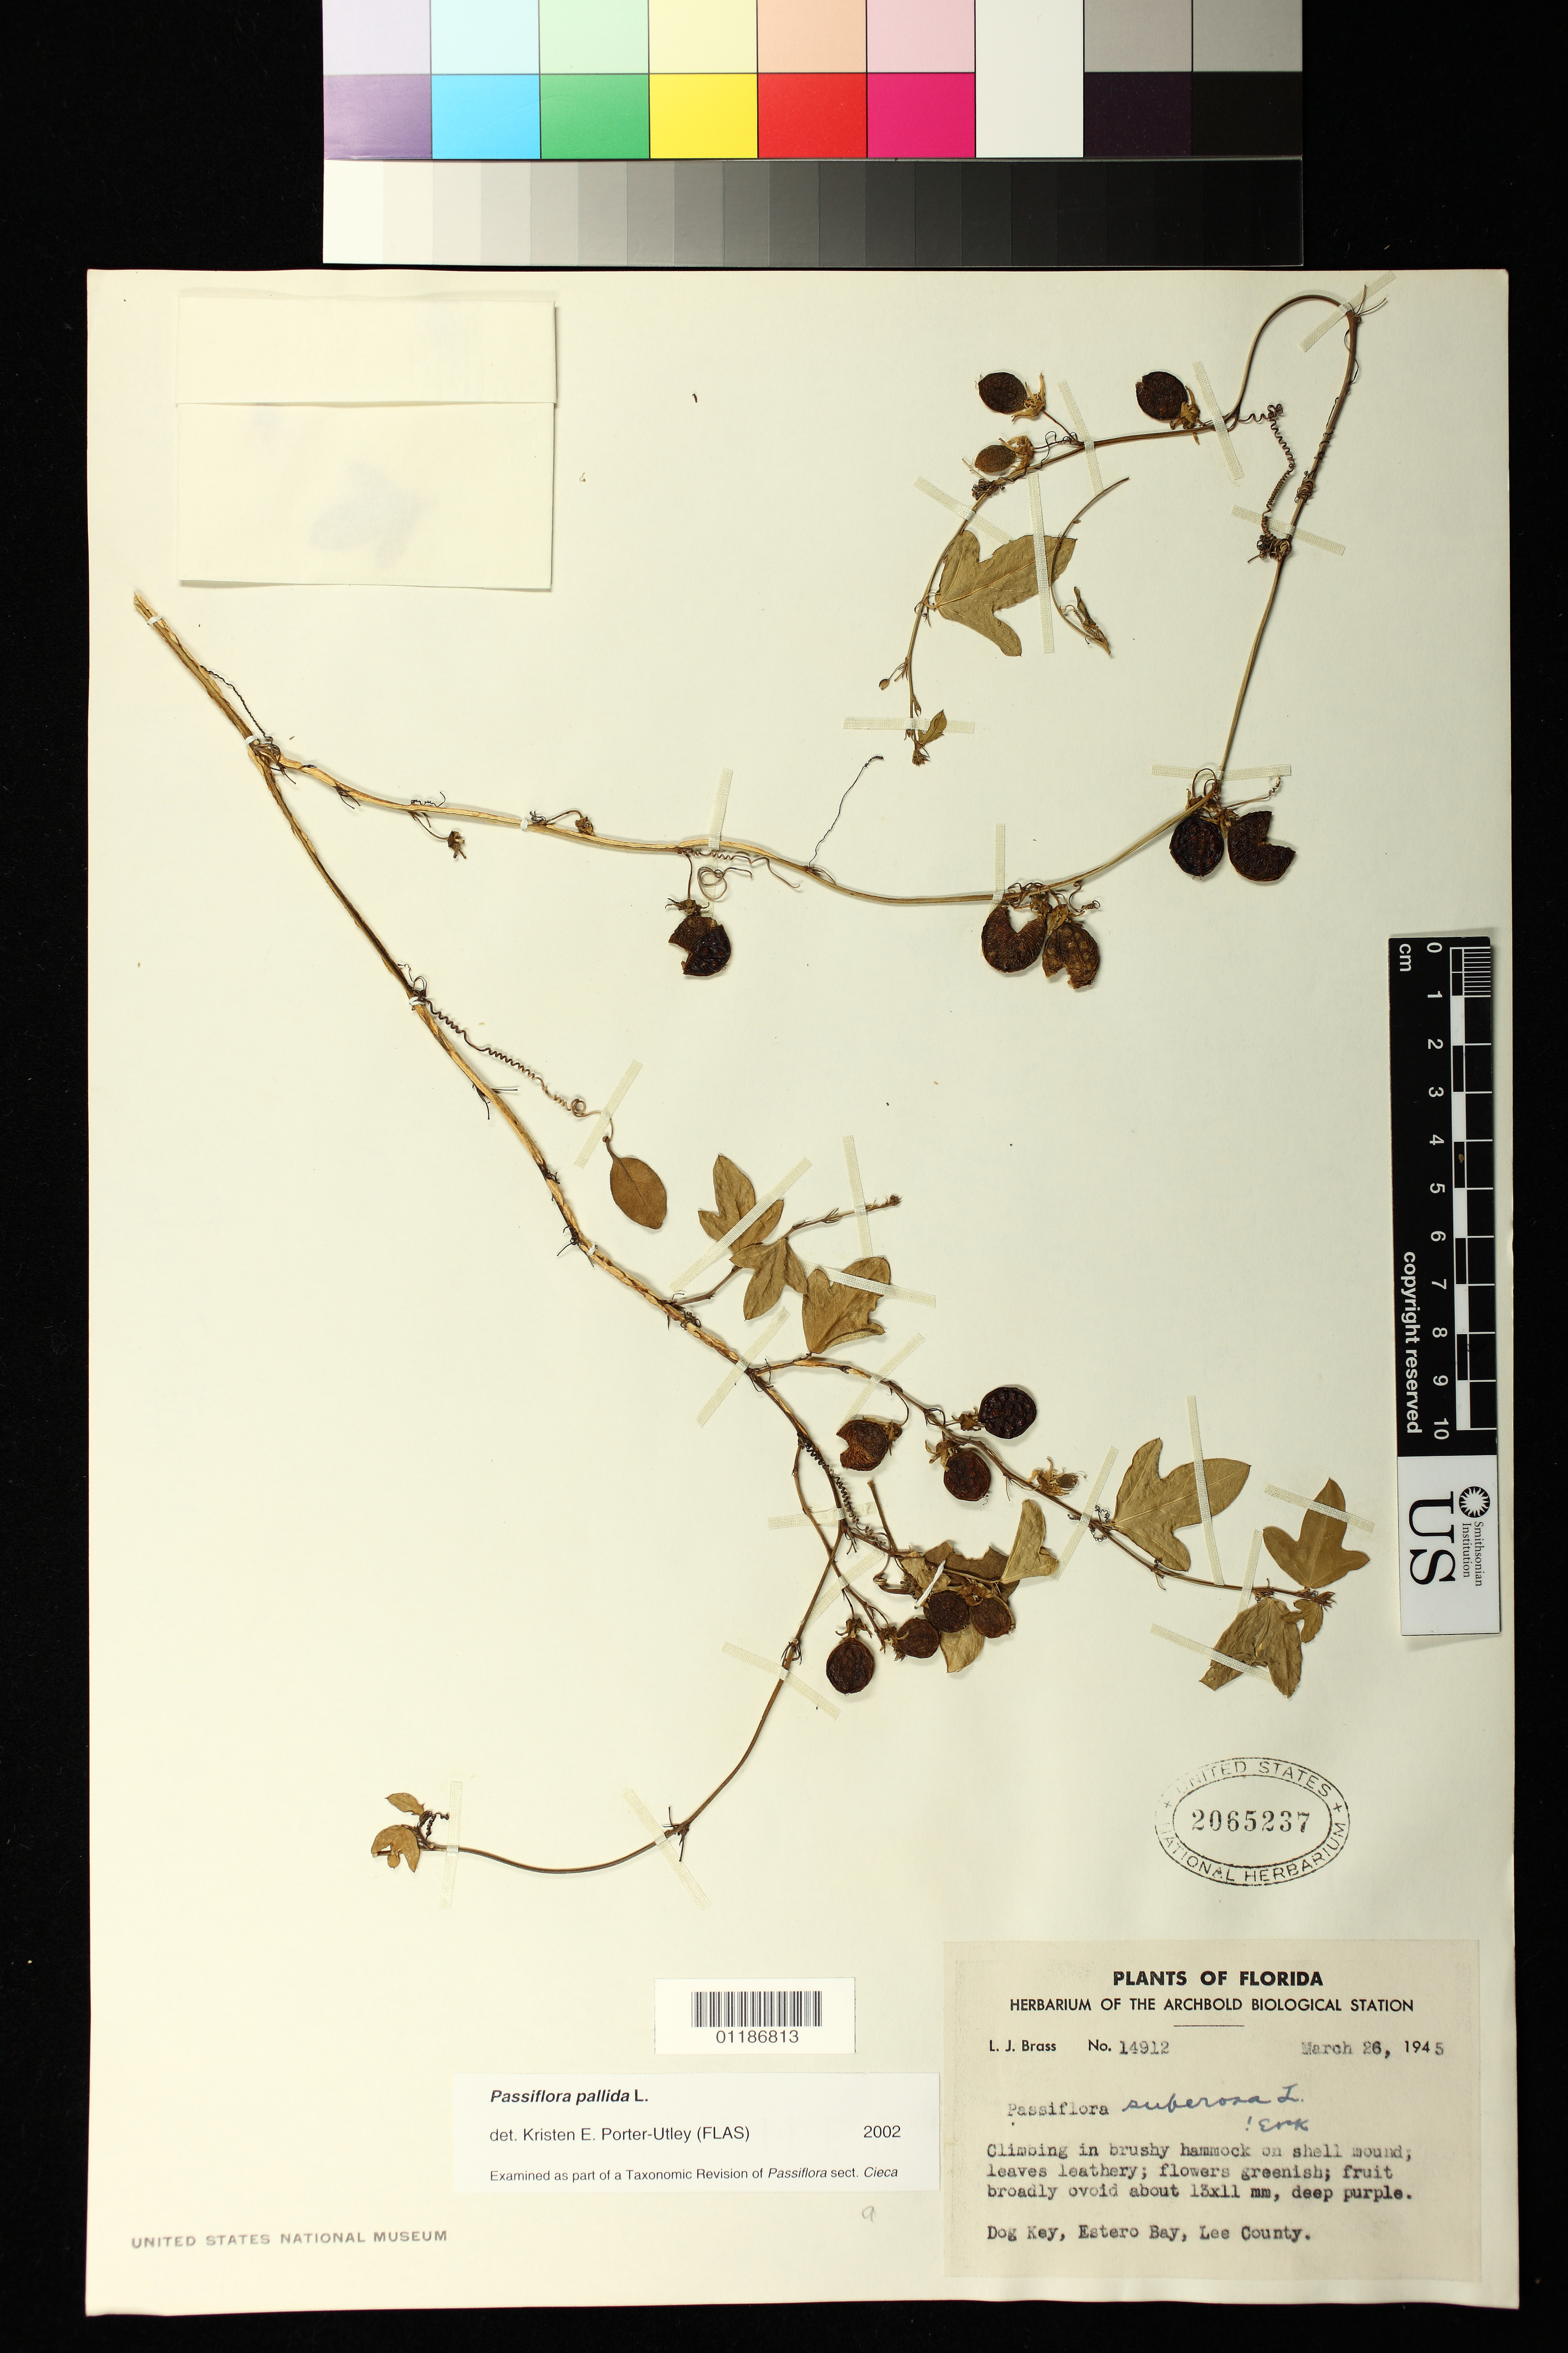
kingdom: Plantae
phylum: Tracheophyta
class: Magnoliopsida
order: Malpighiales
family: Passifloraceae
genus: Passiflora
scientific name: Passiflora pallida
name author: L.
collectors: L. J. Brass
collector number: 14912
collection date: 1945-03-26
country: United States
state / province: Florida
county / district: Lee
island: Dog Key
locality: Dog Key, Estero Bay.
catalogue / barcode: US 2065273